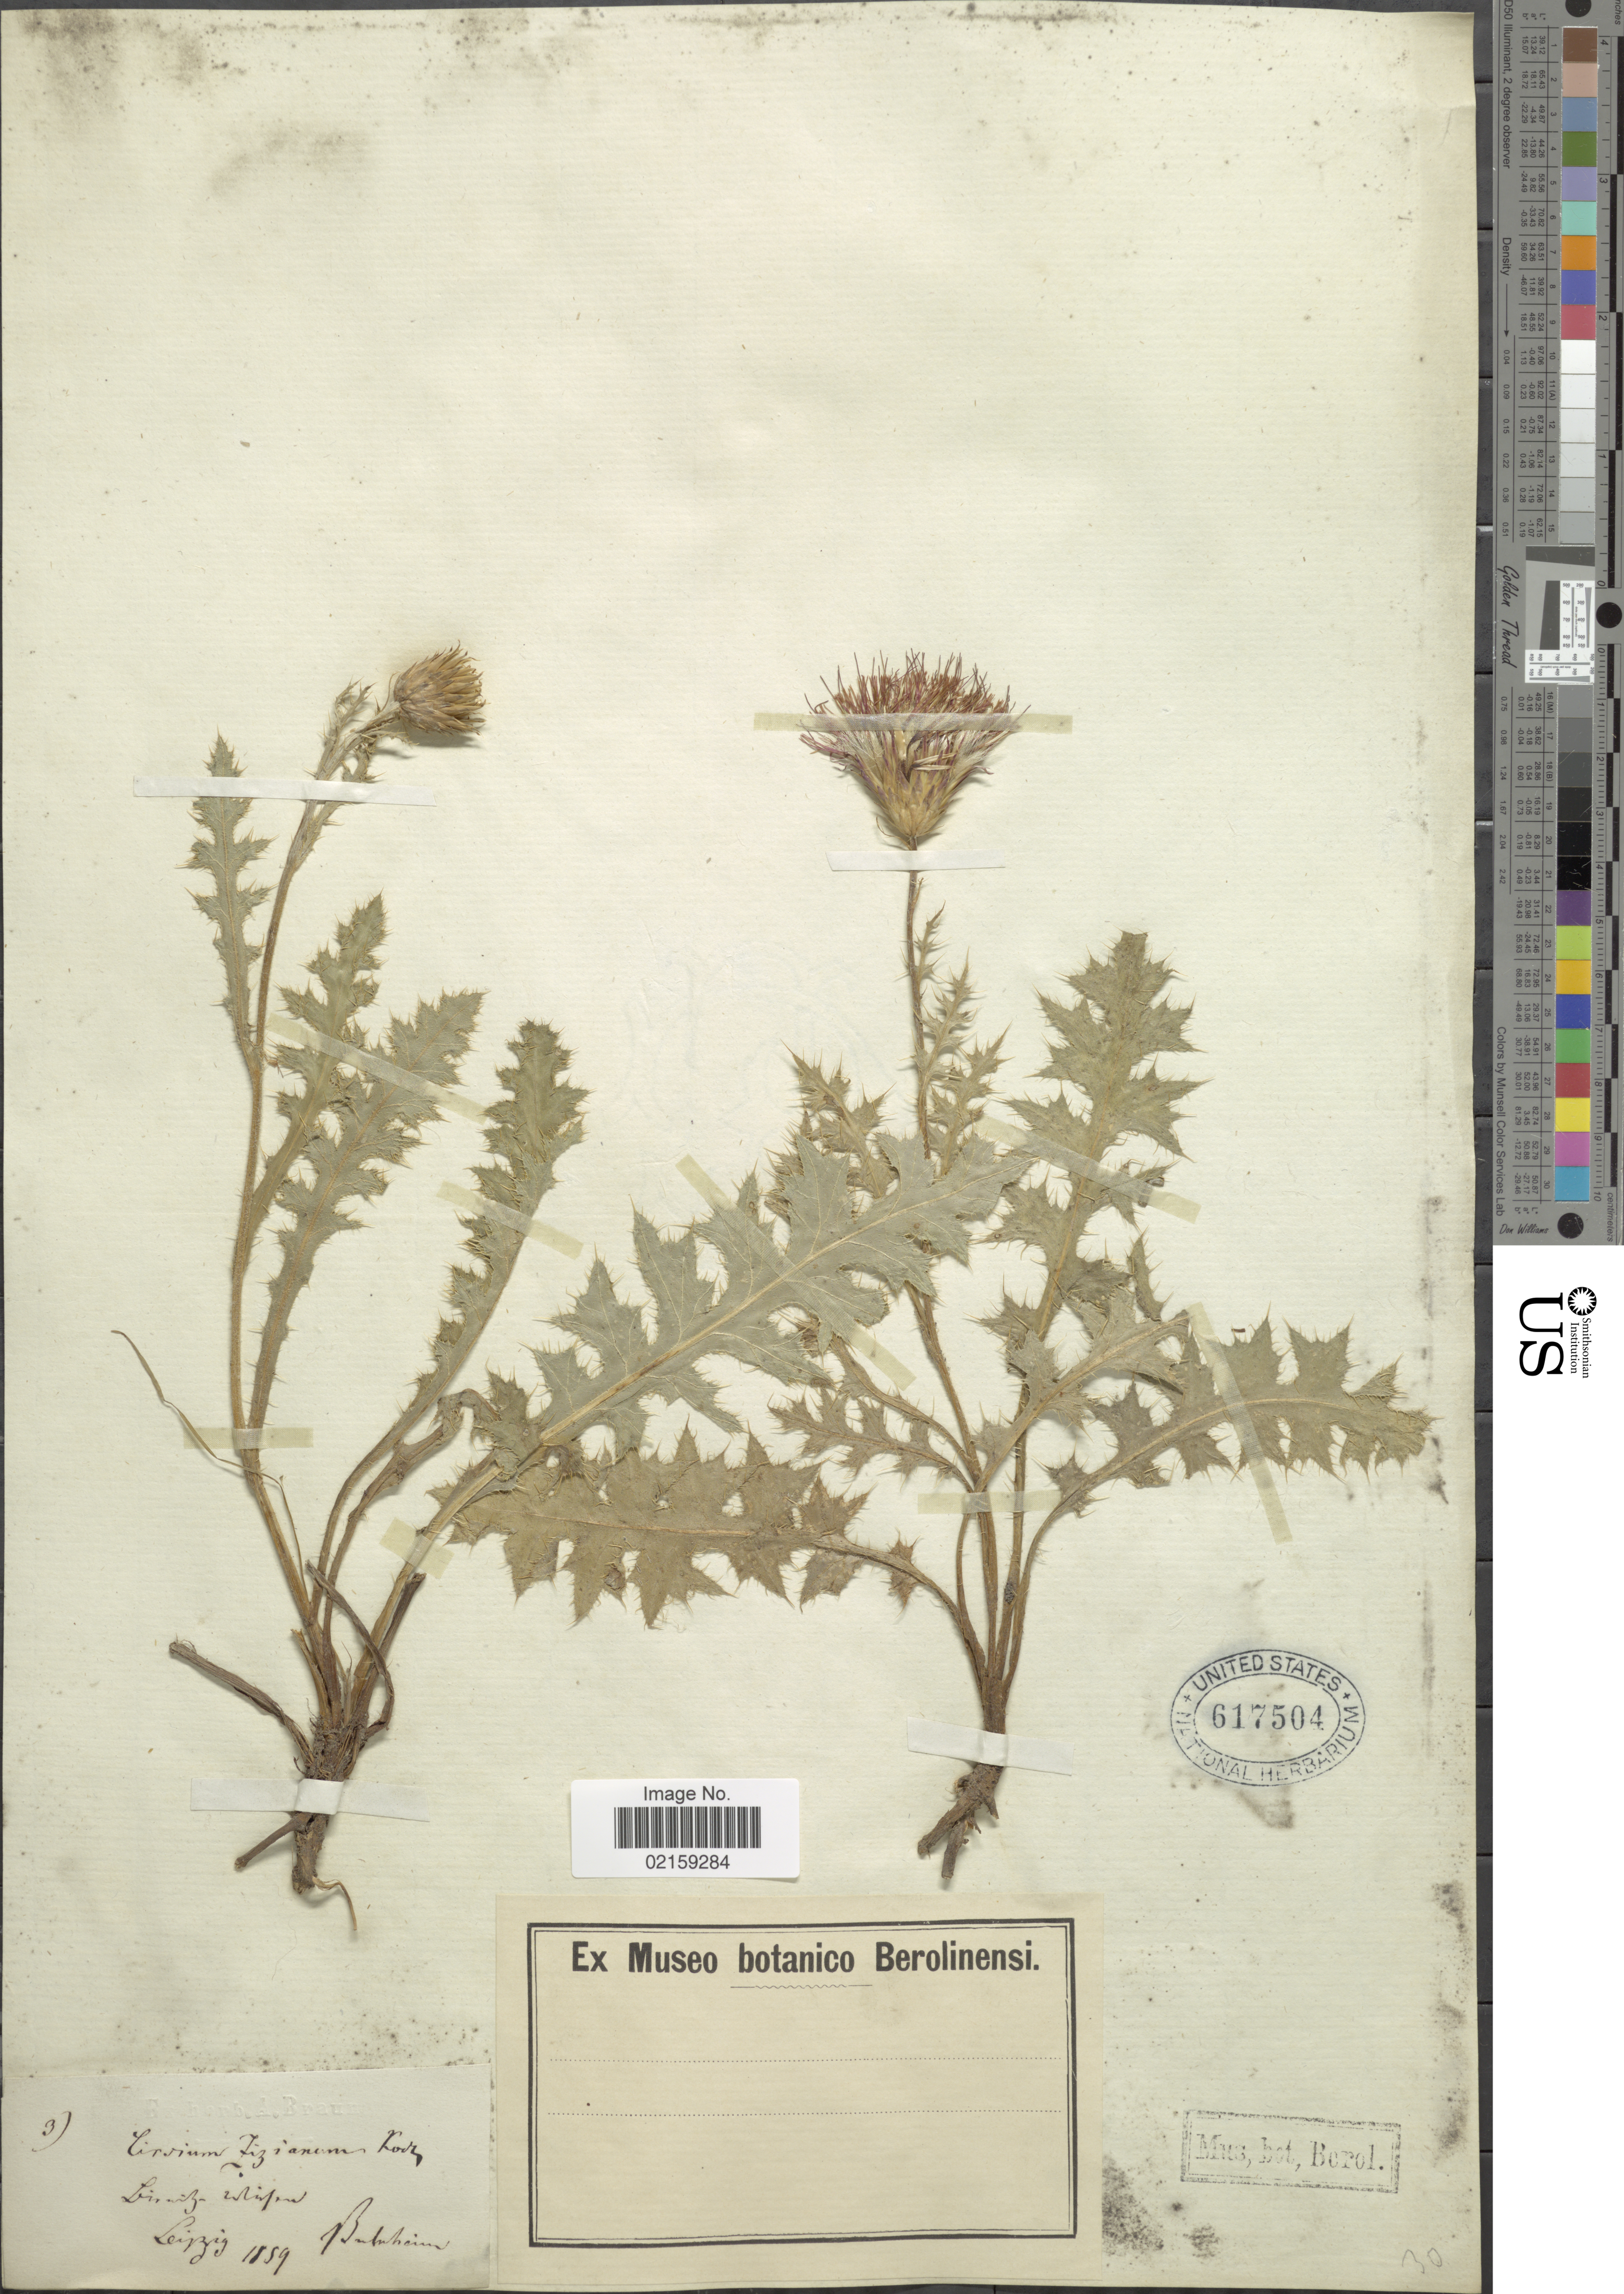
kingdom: Plantae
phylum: Tracheophyta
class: Magnoliopsida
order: Asterales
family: Asteraceae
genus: Cirsium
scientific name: Cirsium sp.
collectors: O. Bulnheim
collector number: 3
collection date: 1859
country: Germany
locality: Leipzig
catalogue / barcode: US 617504